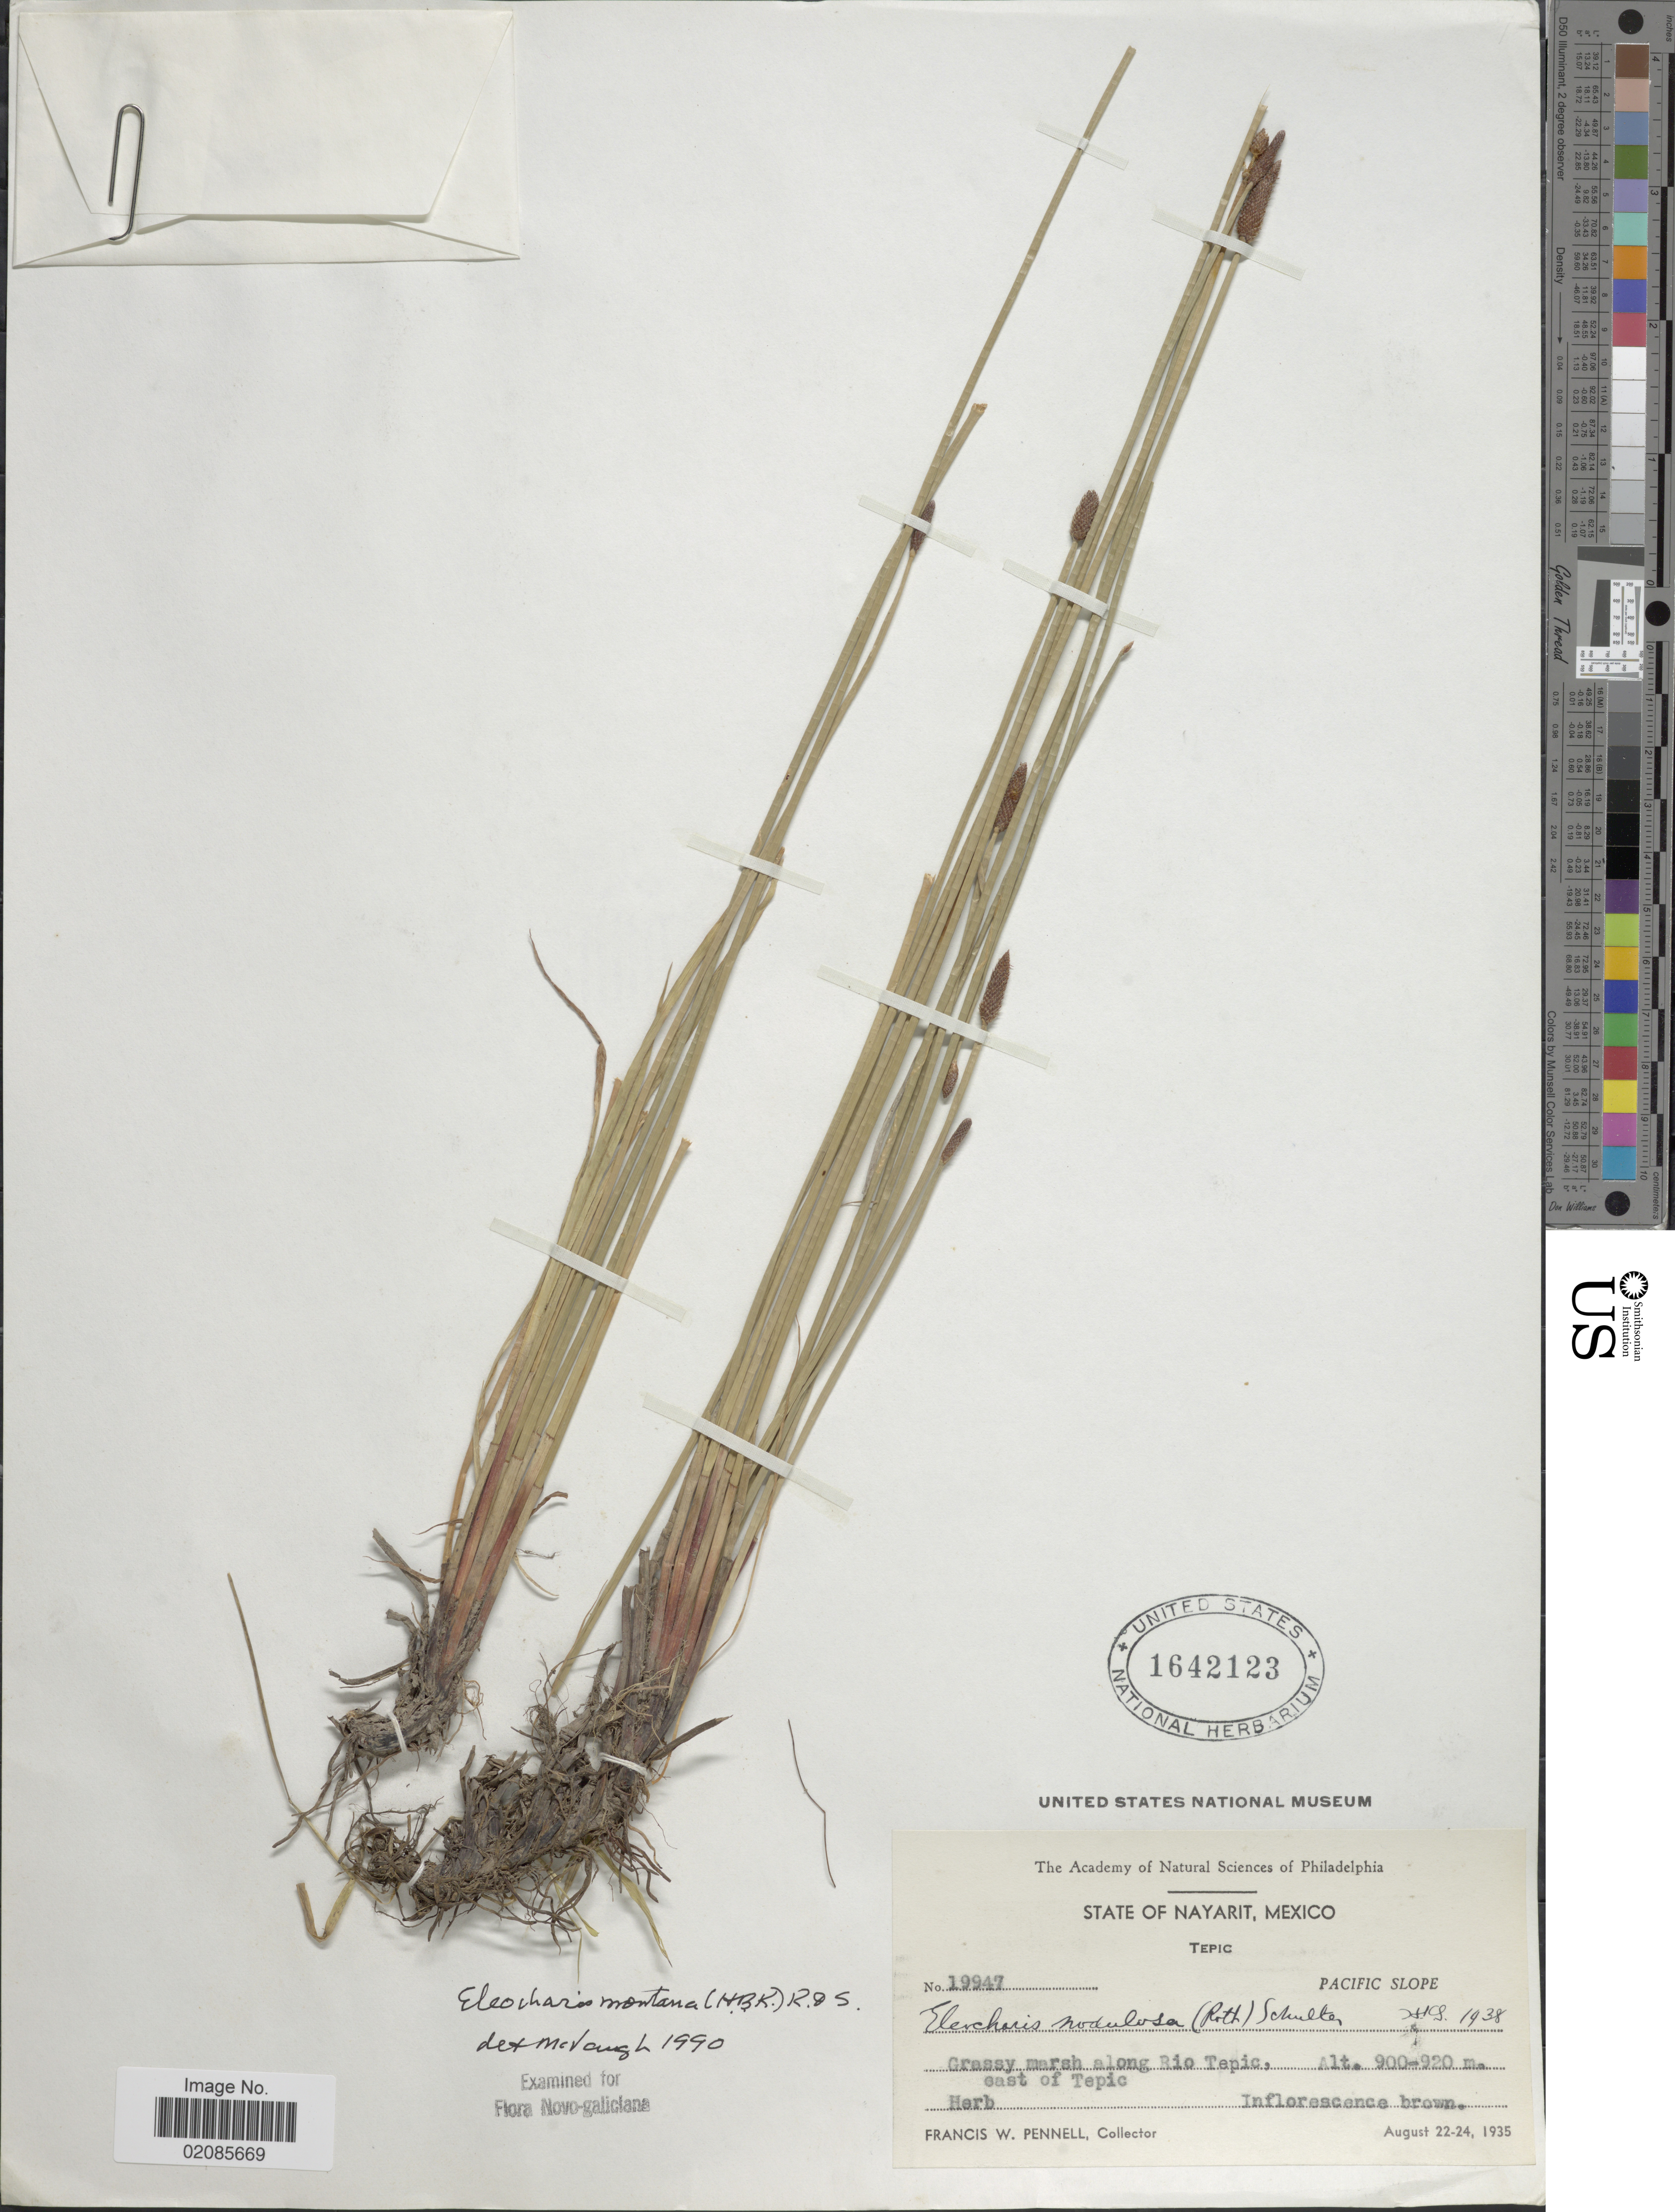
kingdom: Plantae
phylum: Tracheophyta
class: Liliopsida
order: Poales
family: Cyperaceae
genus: Eleocharis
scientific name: Eleocharis montana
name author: (Kunth) Roem. & Schult.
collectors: F. W. Pennell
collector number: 19947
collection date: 1935-08-22/1935-08-24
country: Mexico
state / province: Nayarit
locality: Tepic, Pacific Slope, grassy marsh along Rio Tepic, east of Tepic.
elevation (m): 900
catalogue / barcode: US 1642123